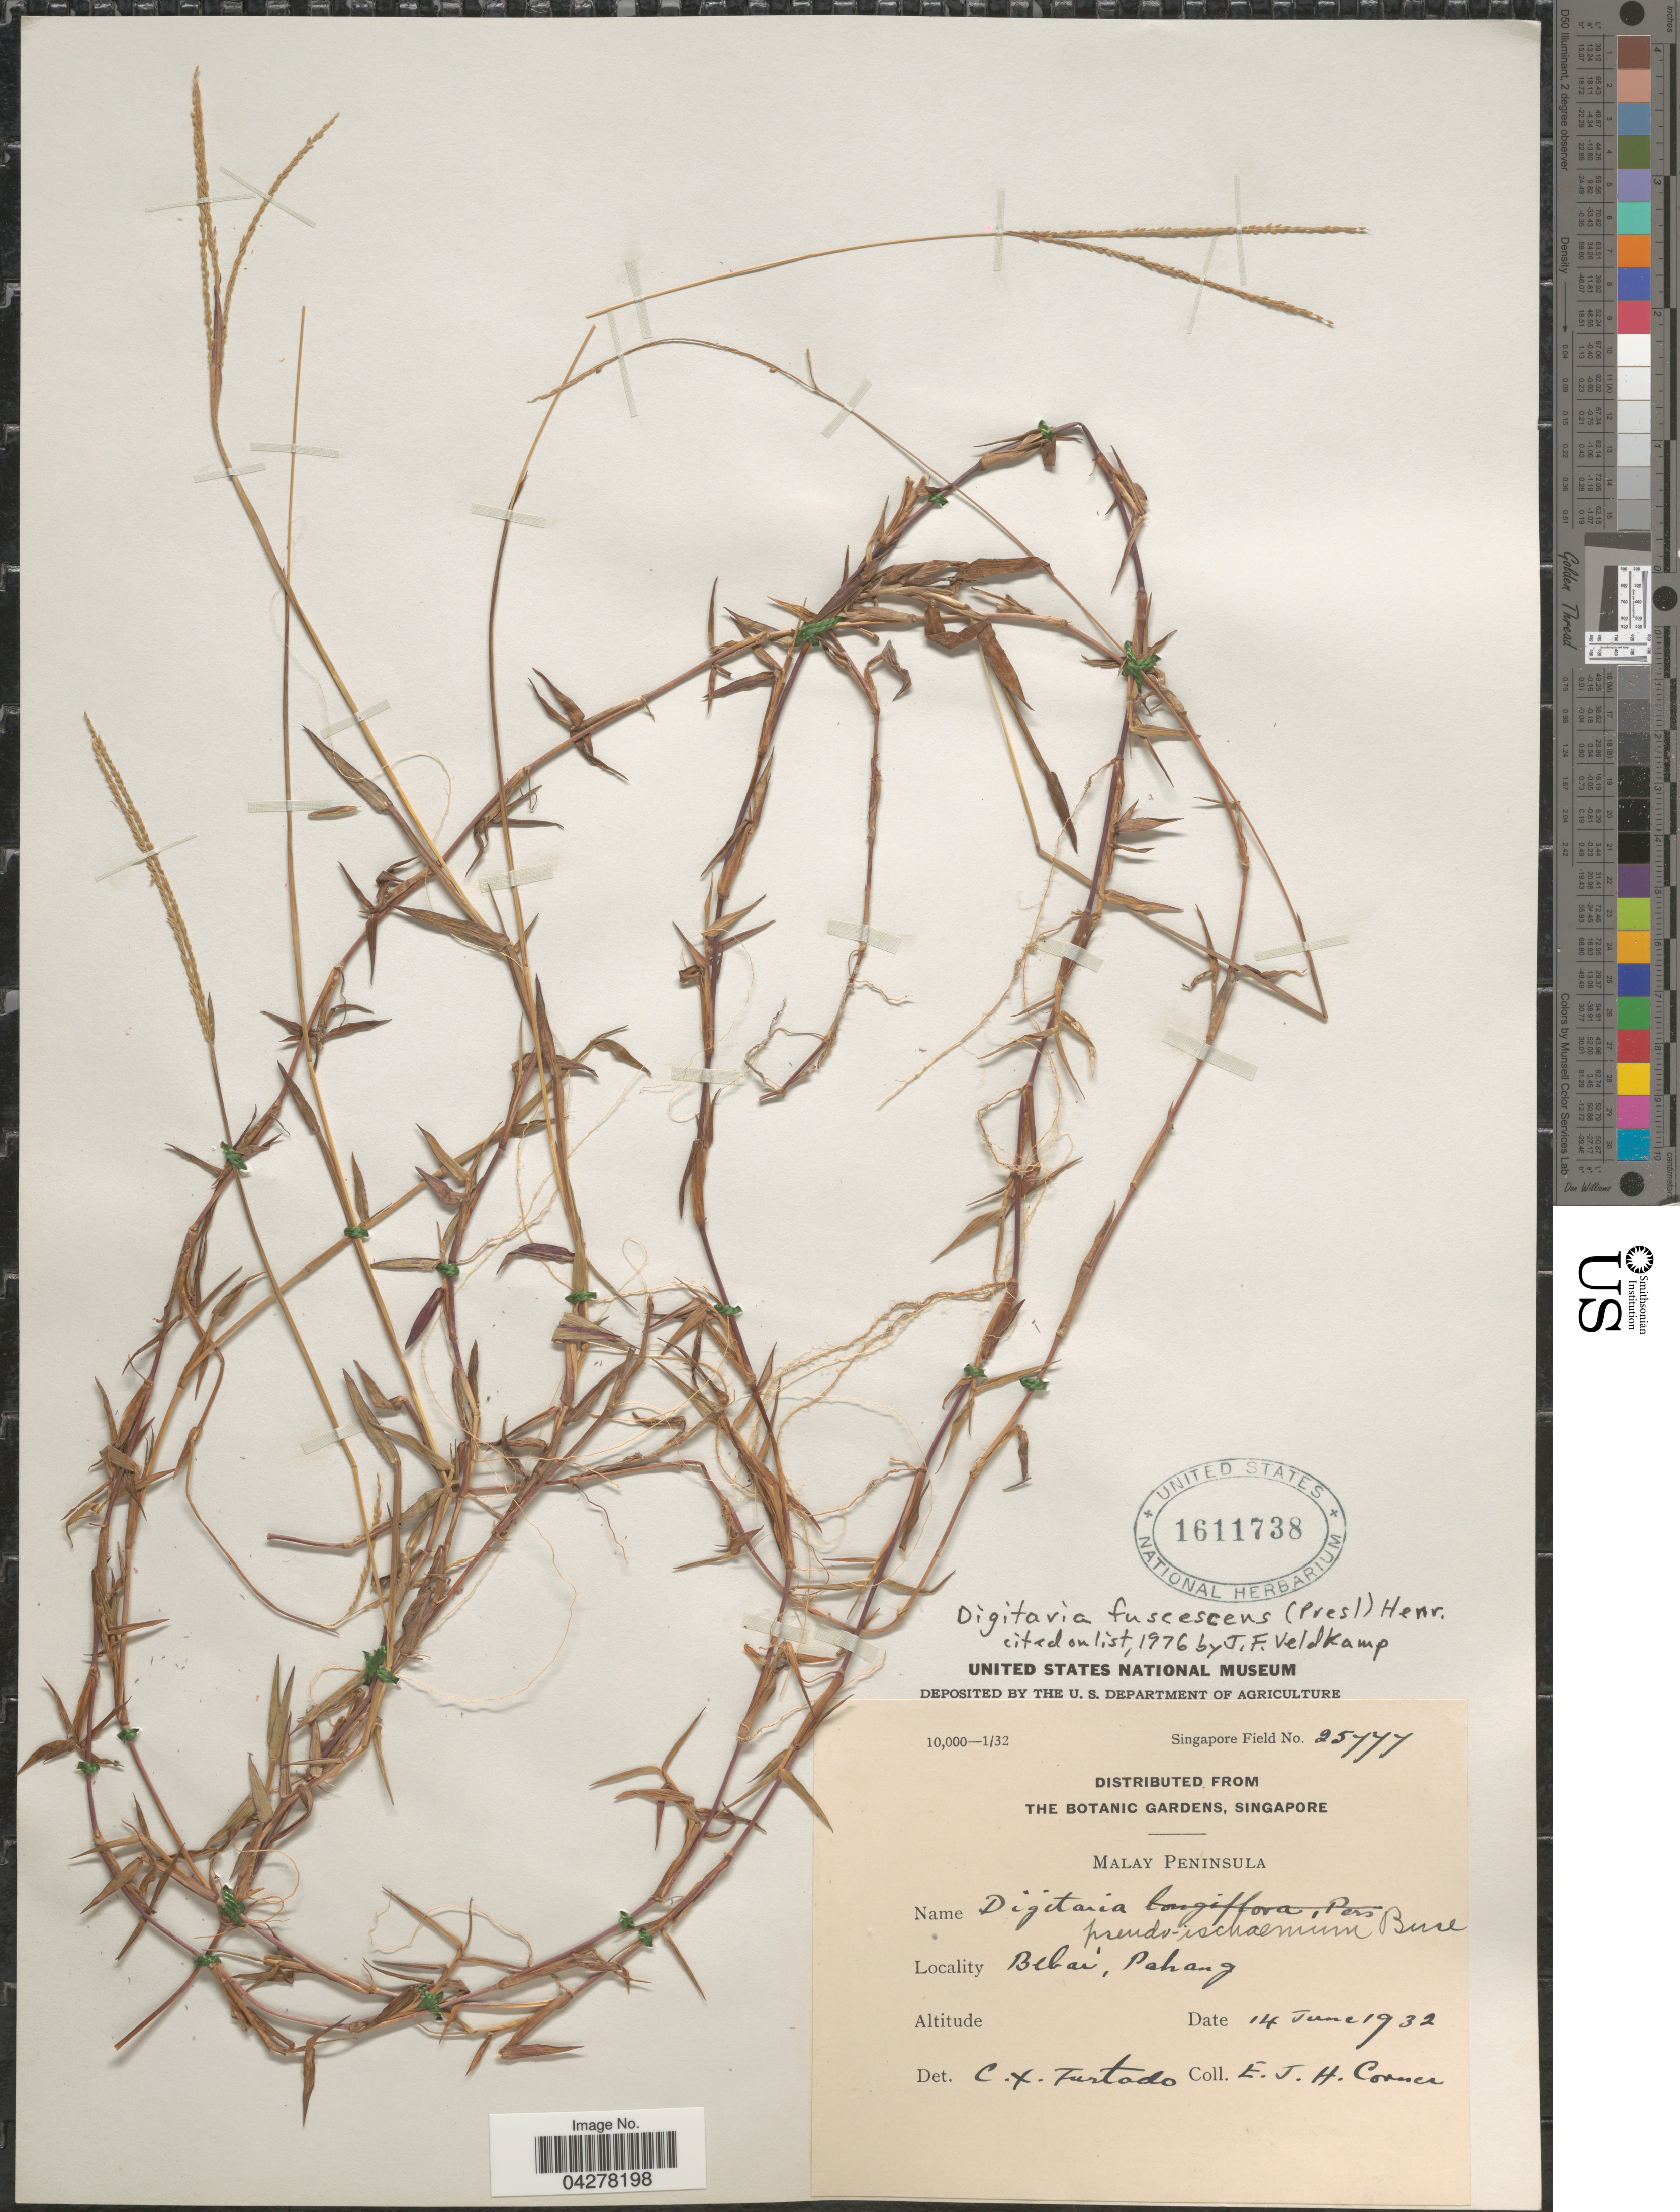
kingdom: Plantae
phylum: Tracheophyta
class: Liliopsida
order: Poales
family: Poaceae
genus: Digitaria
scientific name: Digitaria fuscescens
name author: (J. Presl) Henr.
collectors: E. Corner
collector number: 25777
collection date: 1932-06-14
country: Malaysia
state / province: Pahang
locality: Malay Peninsula. Belai.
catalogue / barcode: US 1611738